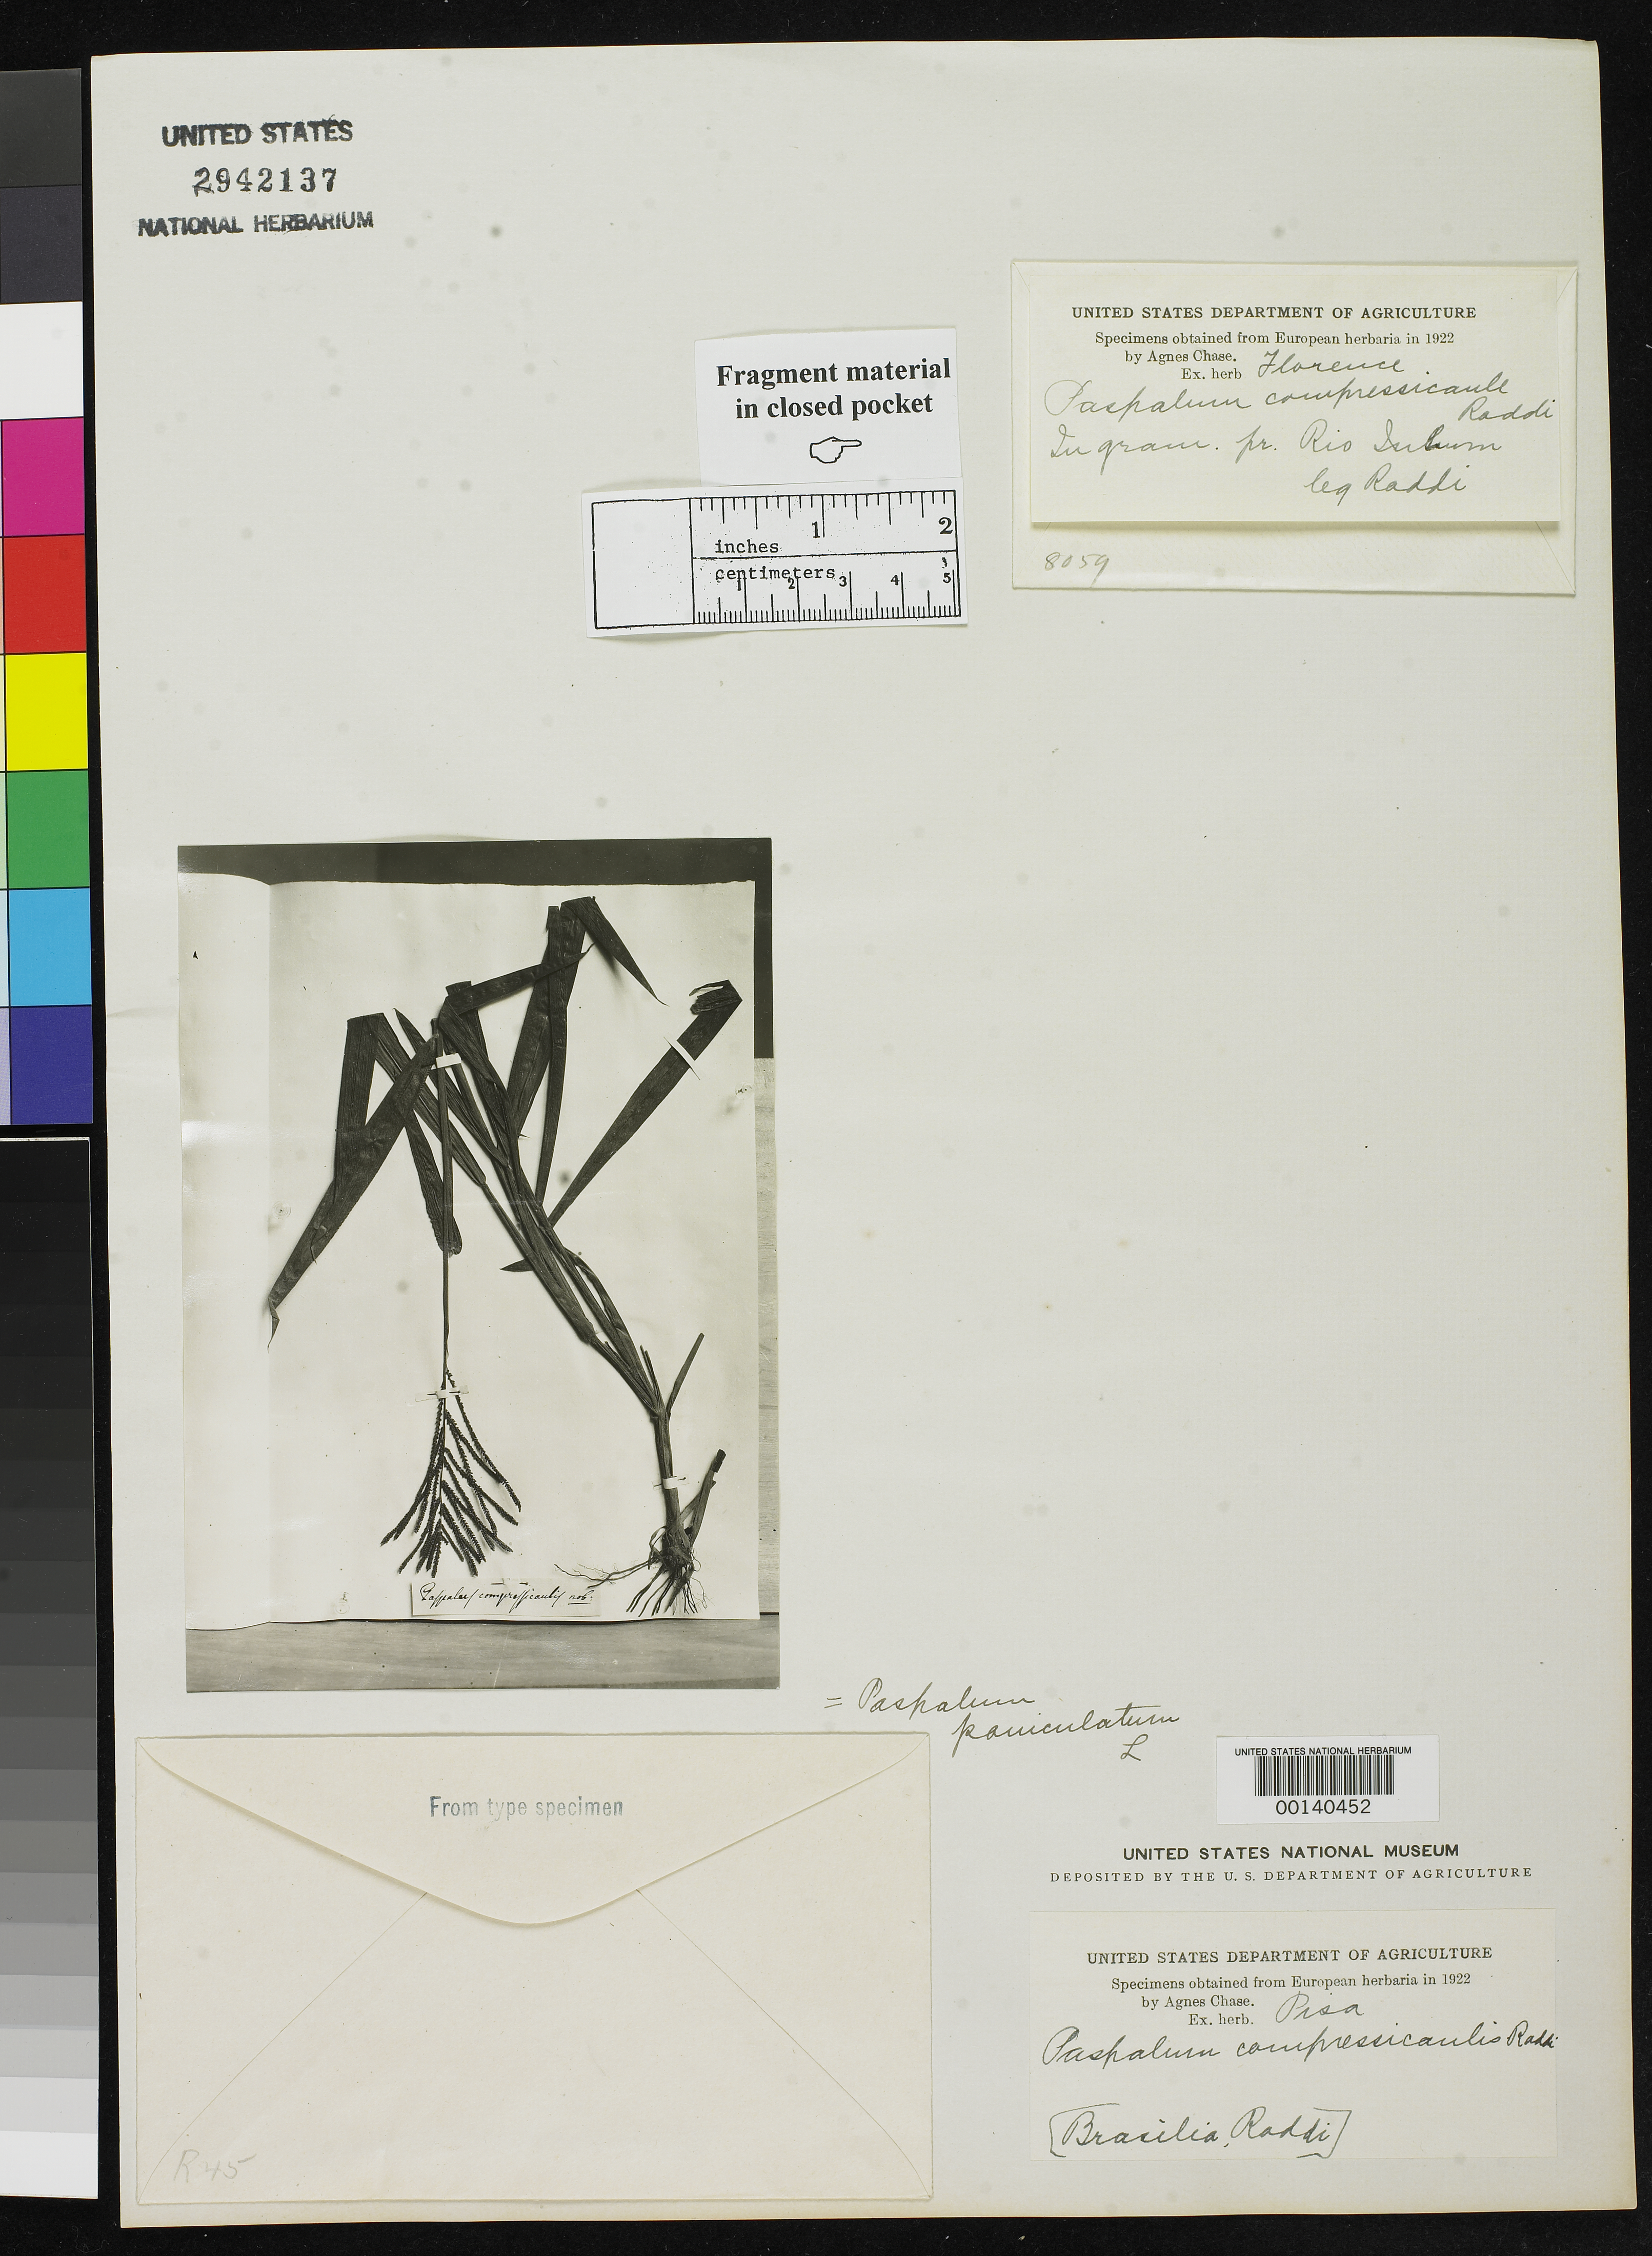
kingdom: Plantae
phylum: Tracheophyta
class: Liliopsida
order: Poales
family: Poaceae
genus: Paspalum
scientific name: Paspalum compressicaule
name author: Raddi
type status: Type Fragment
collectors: G. Raddi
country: Brazil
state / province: Rio de Janeiro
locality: Near Rio Inhumisin.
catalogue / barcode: US 2942137